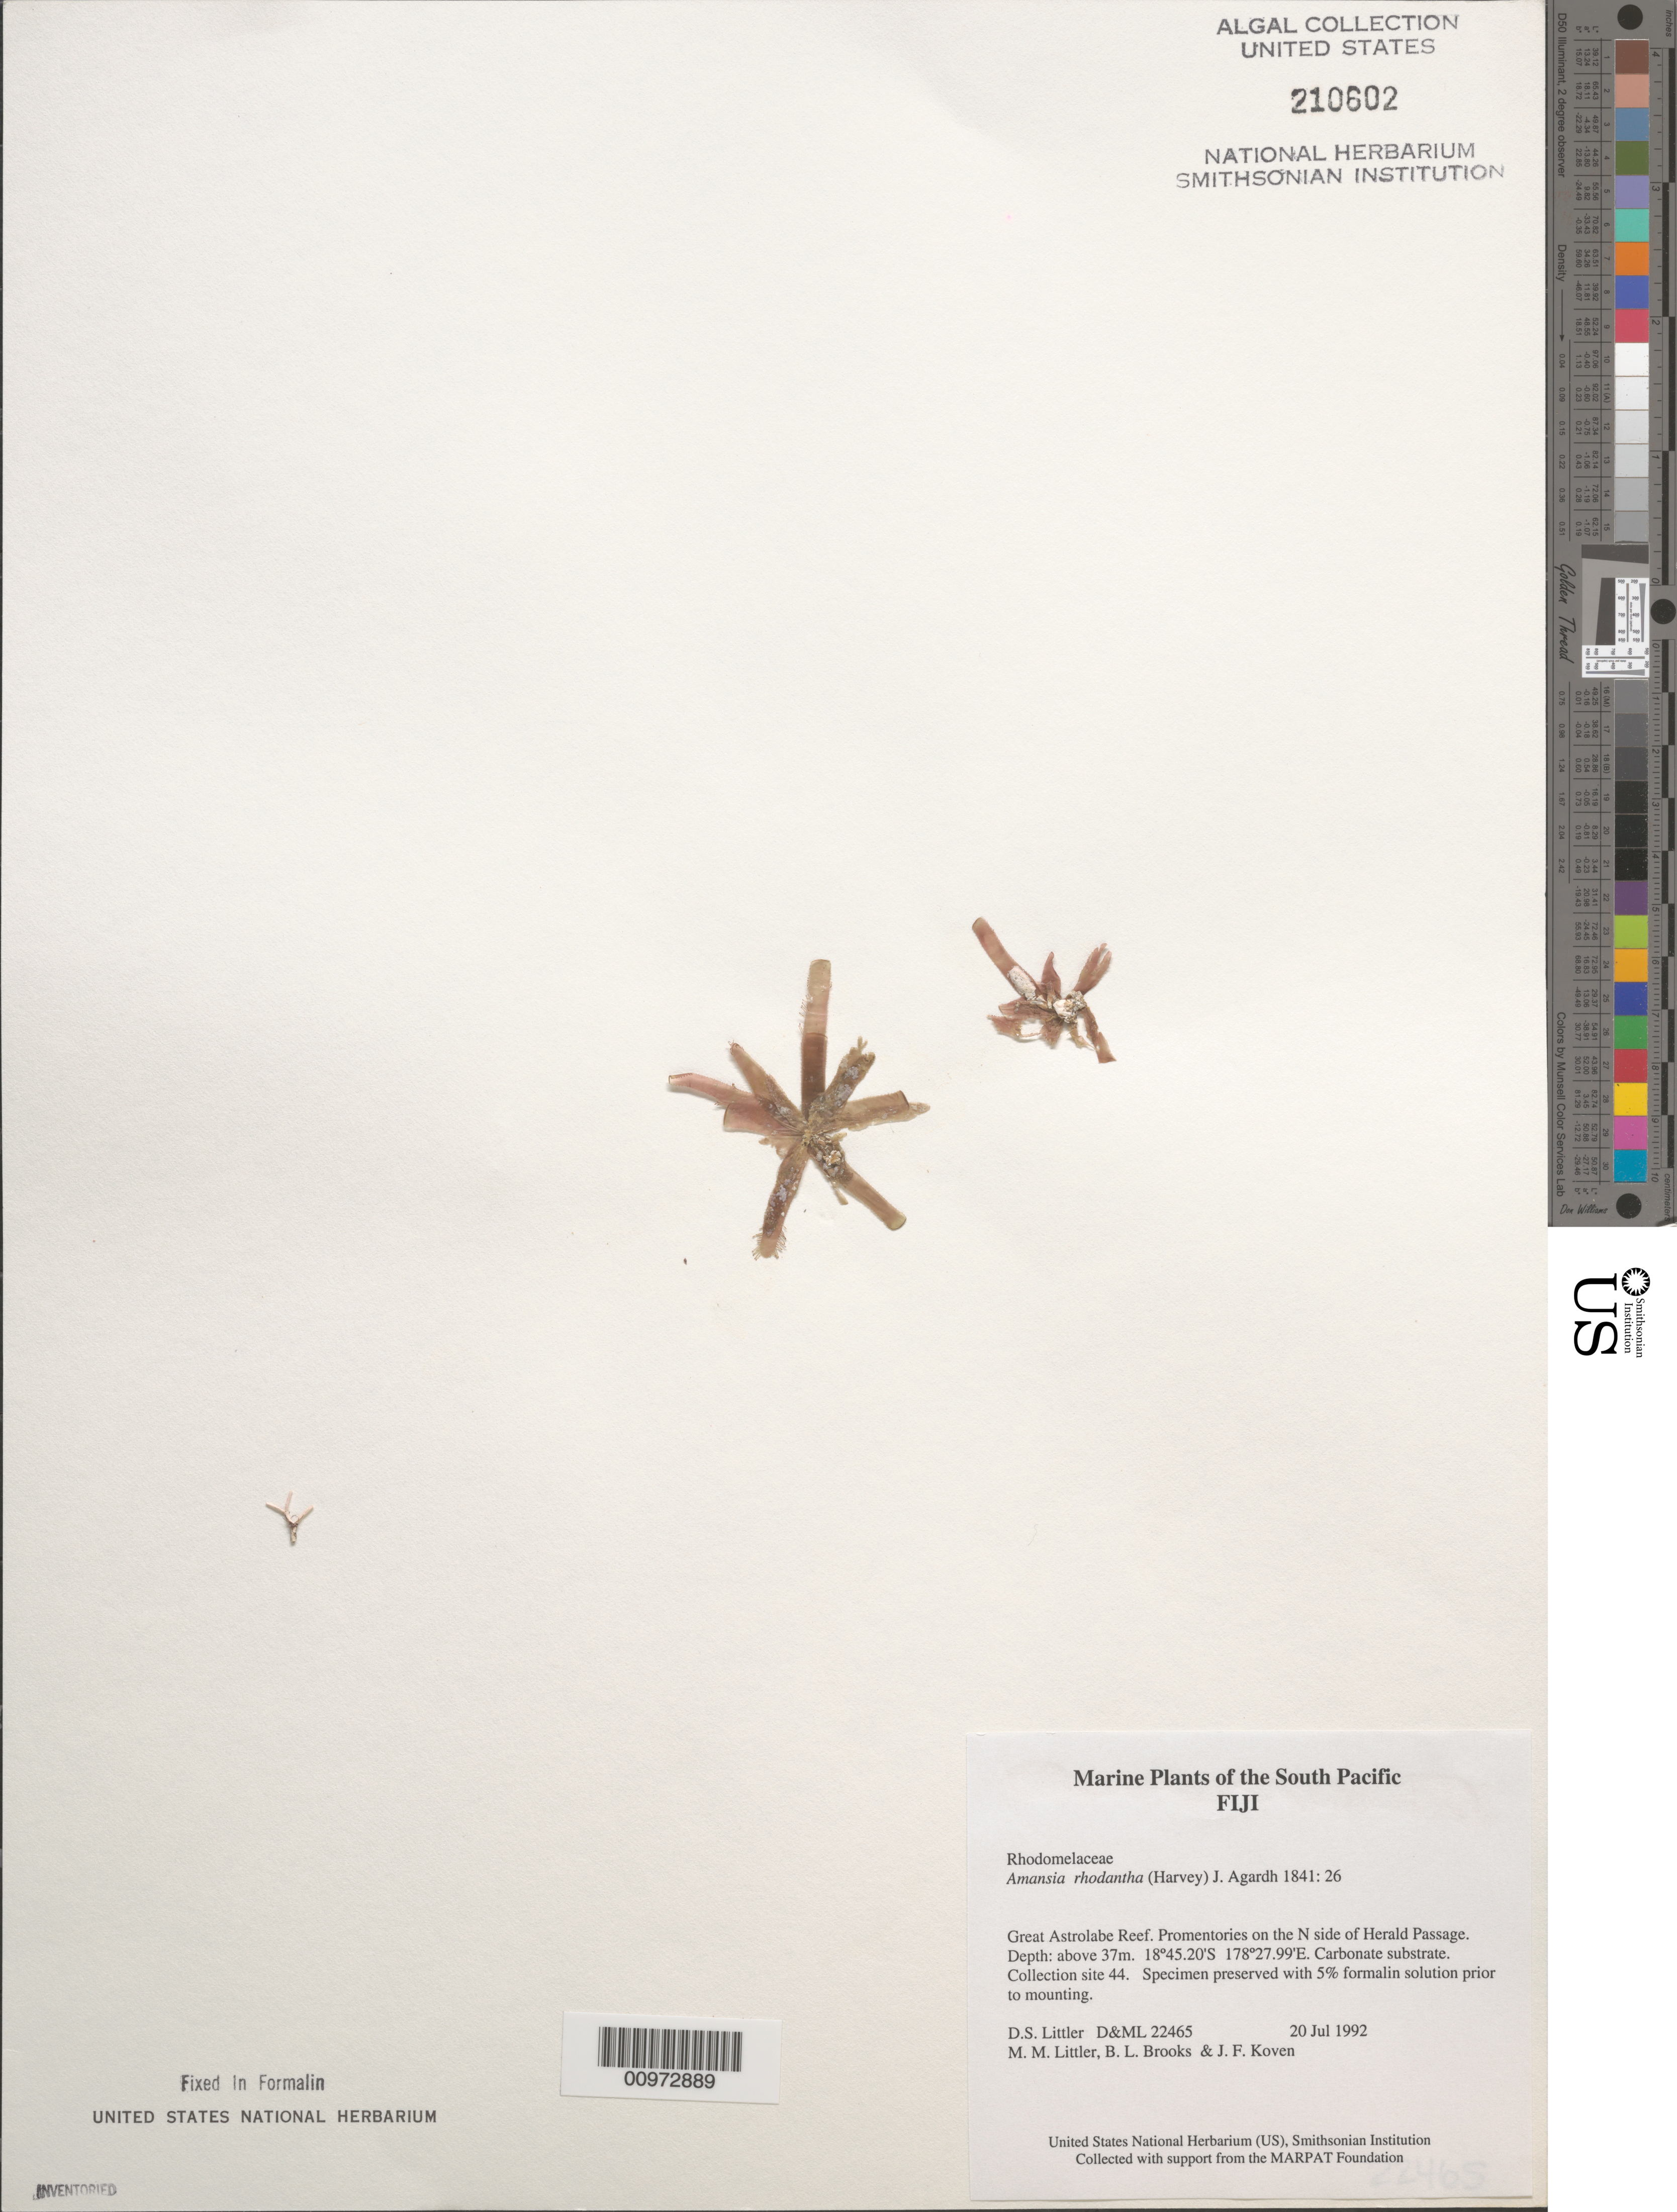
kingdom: Plantae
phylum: Rhodophyta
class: Florideophyceae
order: Ceramiales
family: Rhodomelaceae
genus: Amansia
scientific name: Amansia rhodantha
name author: (Harv.) J. Agardh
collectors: D. S. Littler, M. M. Littler, B. Brooks & J. Koven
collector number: D&ML 22465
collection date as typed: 20 Jul 1992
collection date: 1992-07-20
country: Fiji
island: Great Astrolabe Reef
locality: Great Astrolabe Reef, promentories on north side of Herald Passage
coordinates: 18 45.20'S, 178 27.99'E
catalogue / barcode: US 210602